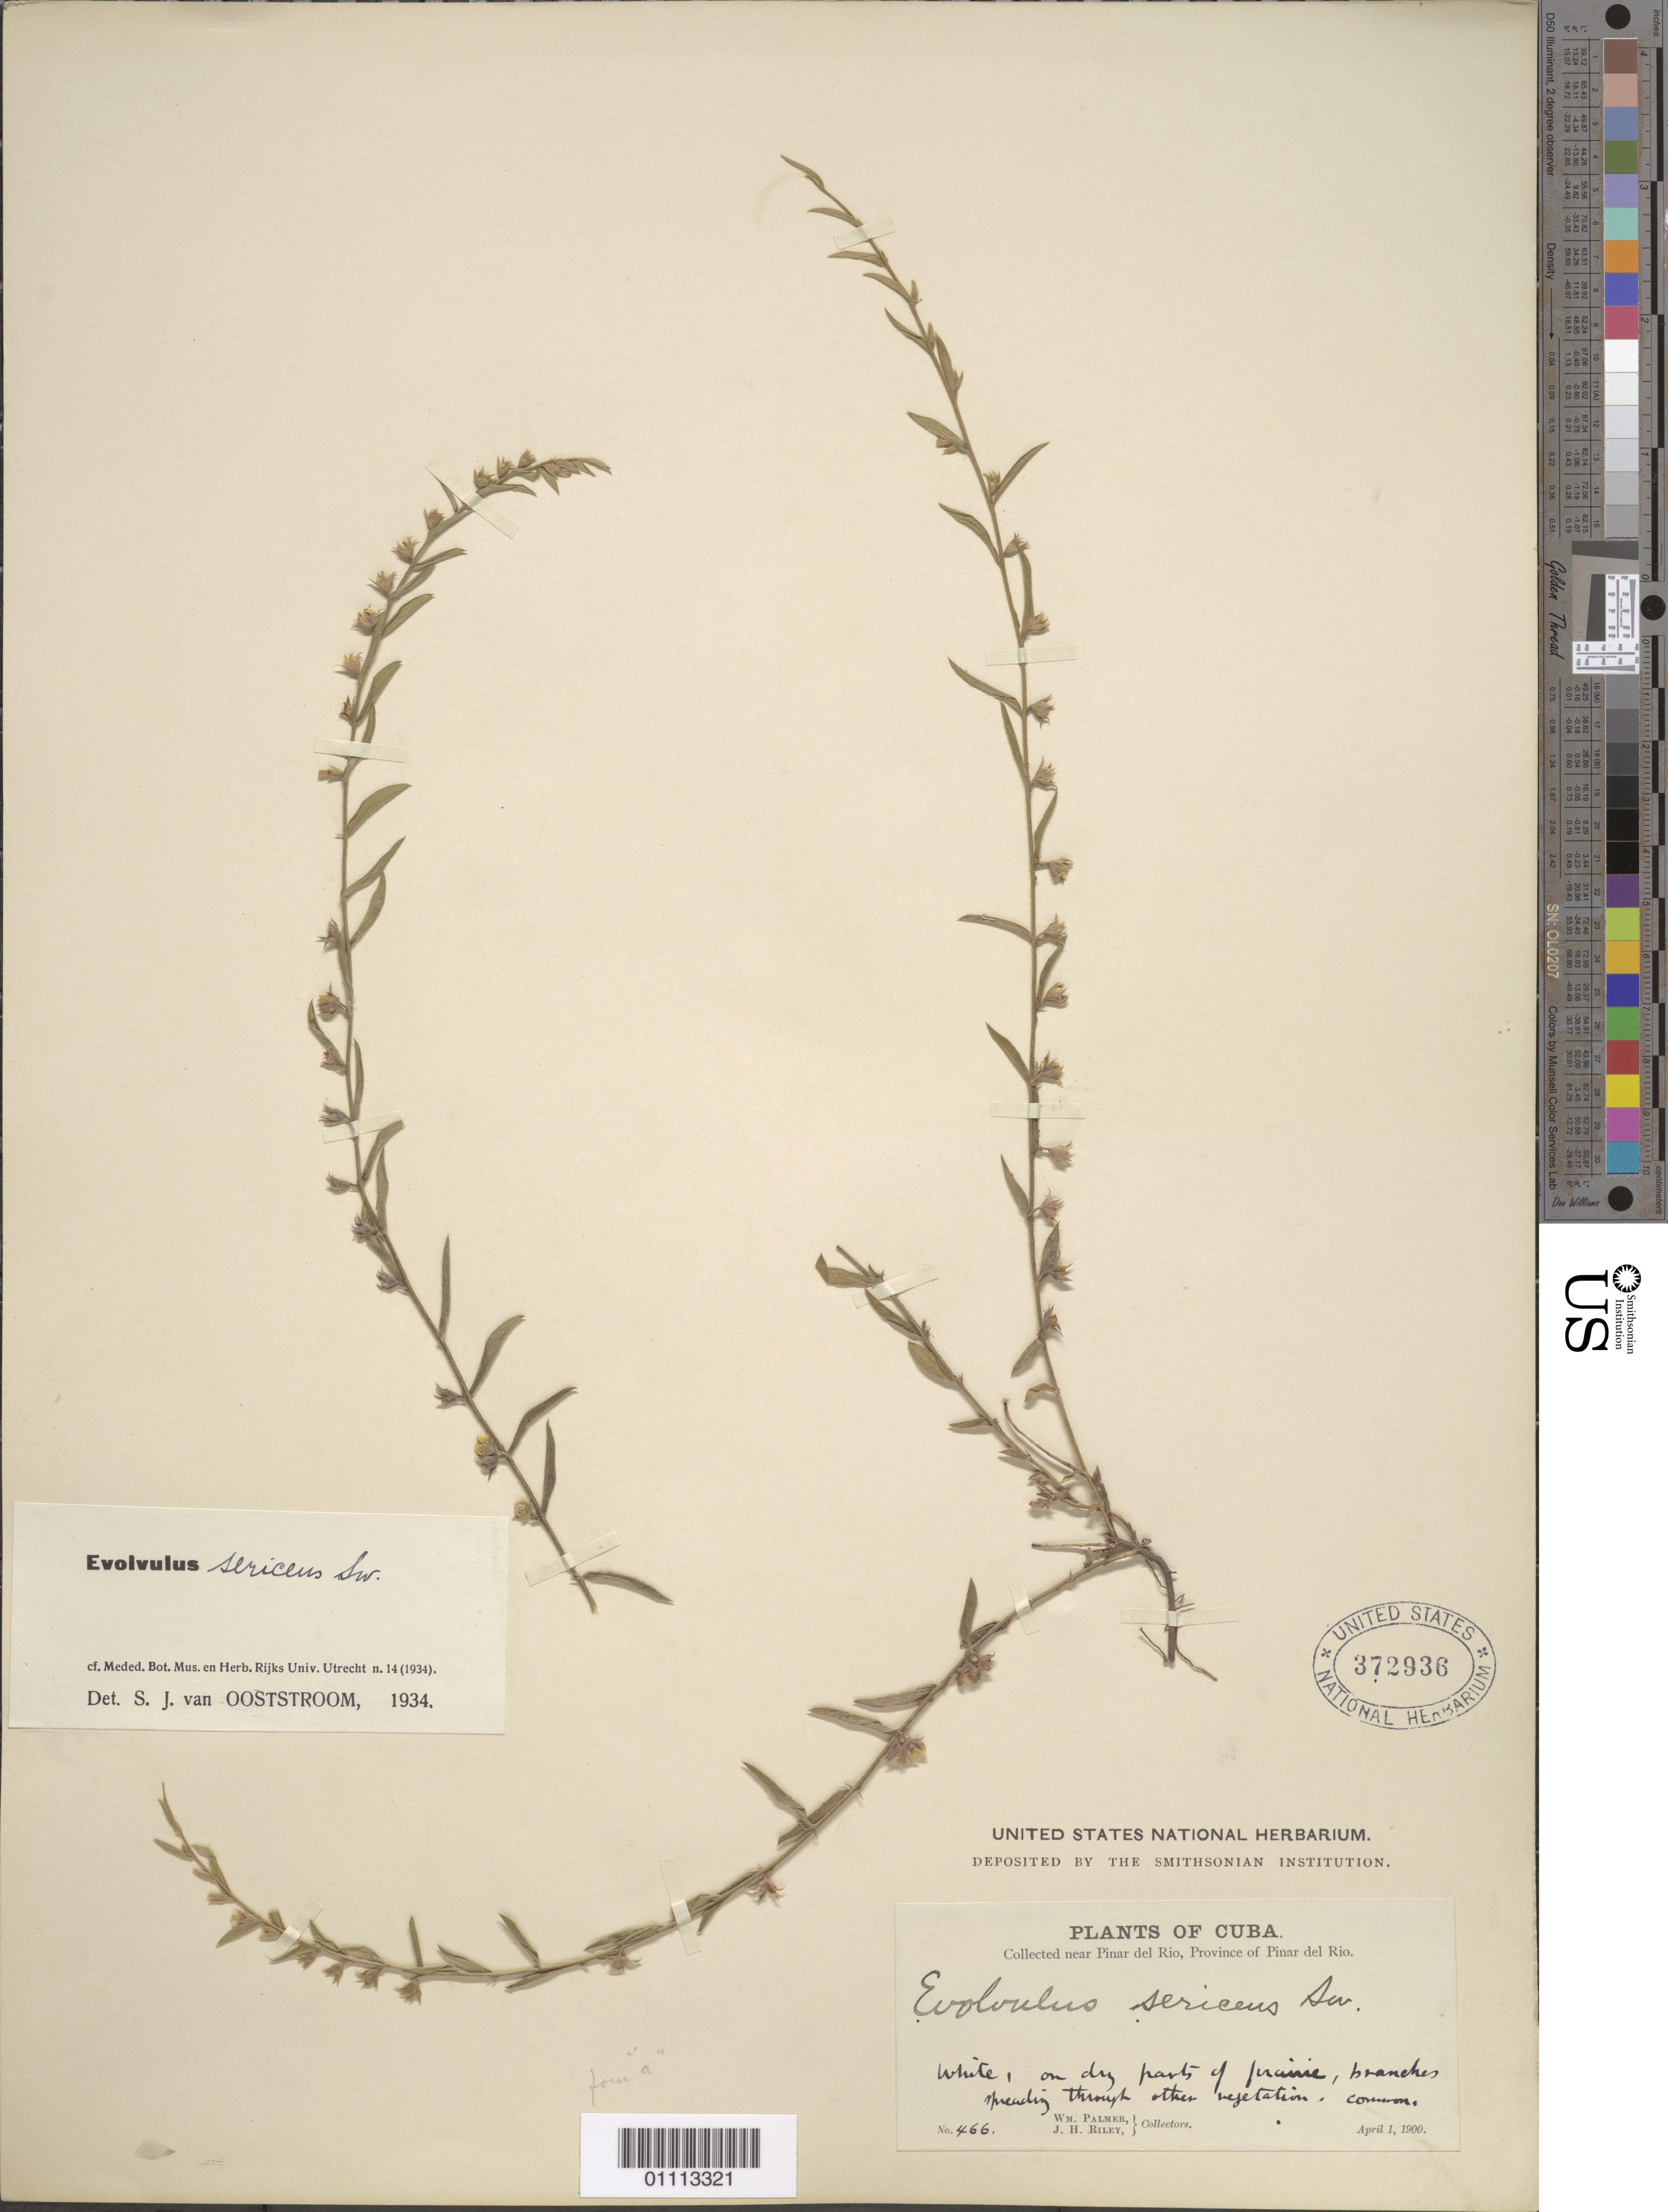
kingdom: Plantae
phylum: Tracheophyta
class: Magnoliopsida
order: Solanales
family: Convolvulaceae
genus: Evolvulus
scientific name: Evolvulus sericeus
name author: Sw.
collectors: W. Palmer & J. H. Riley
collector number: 466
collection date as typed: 01 Apr 1900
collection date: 1900-04-01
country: Cuba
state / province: Pinar del Rio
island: Cuba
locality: Collected near Pinar del Rio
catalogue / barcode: US 372936